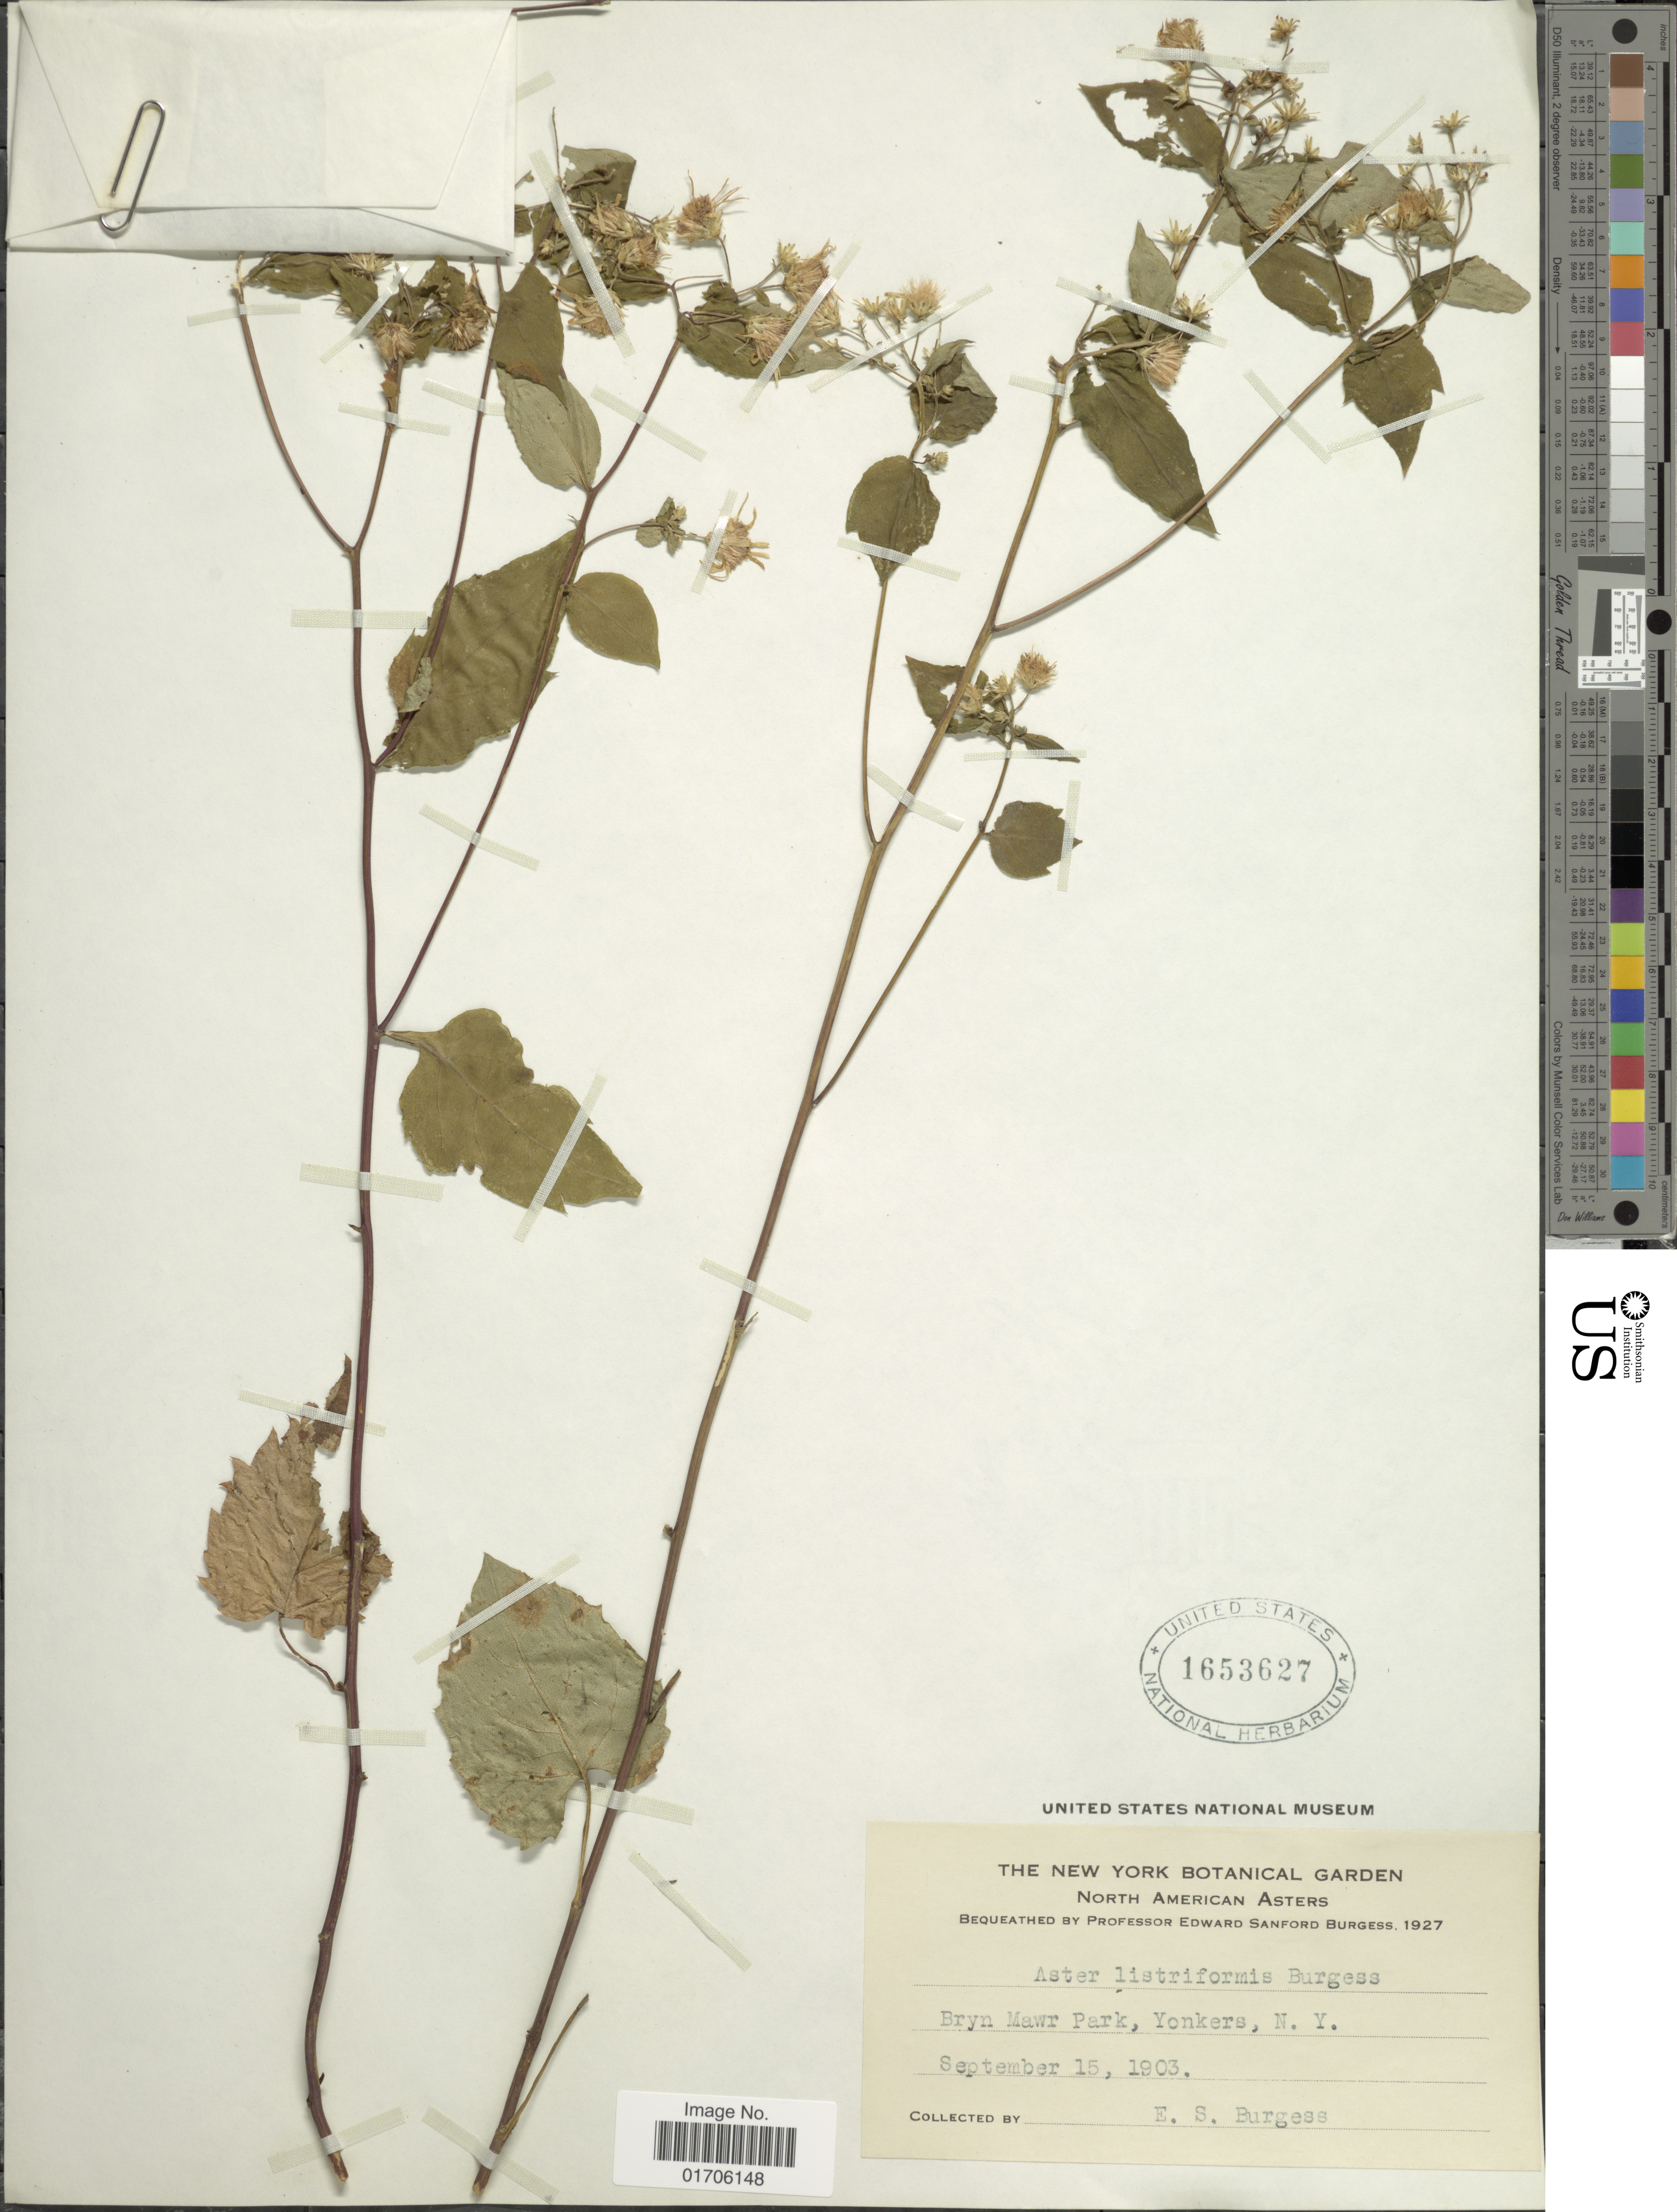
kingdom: Plantae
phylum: Tracheophyta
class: Magnoliopsida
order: Asterales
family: Asteraceae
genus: Aster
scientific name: Aster listriformis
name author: E.S. Burgess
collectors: E. Burgess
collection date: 1903-09-15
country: United States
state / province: New York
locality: Bryn Mawr Park, Yonkers, N.Y.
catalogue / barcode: US 1653627